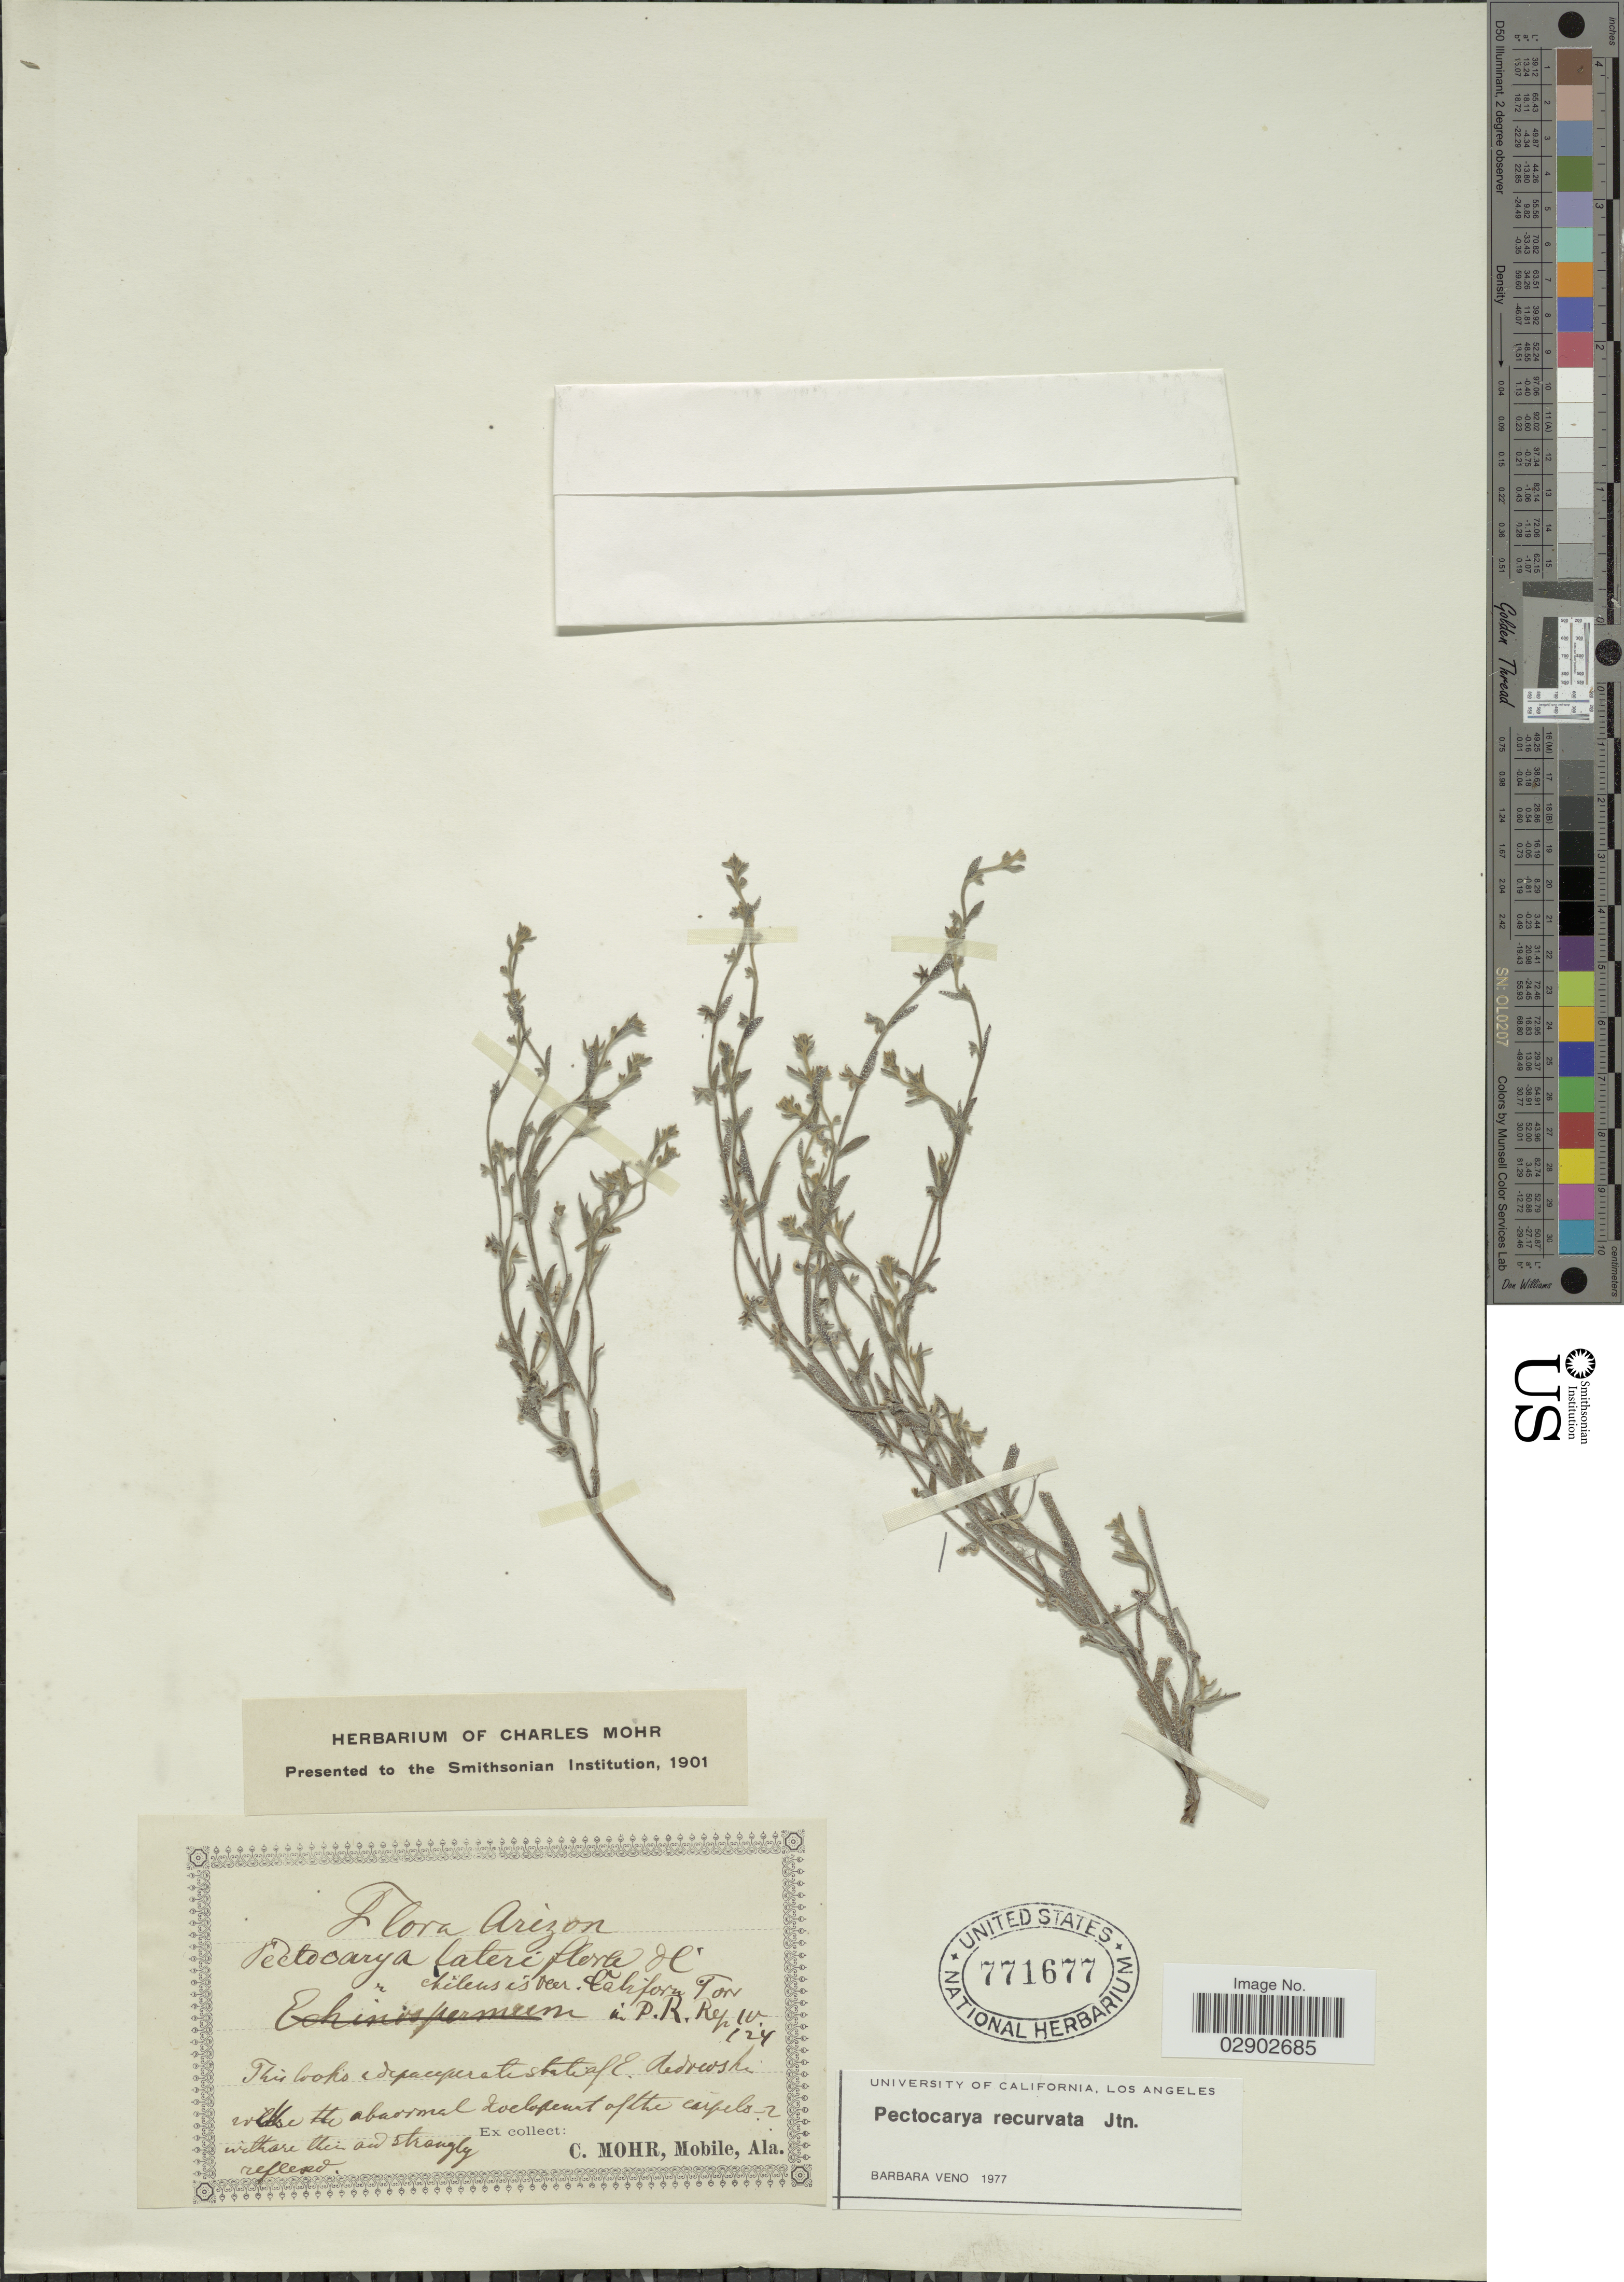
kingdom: Plantae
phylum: Tracheophyta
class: Magnoliopsida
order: Boraginales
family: Boraginaceae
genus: Pectocarya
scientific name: Pectocarya recurvata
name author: I.M. Johnst.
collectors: C. T. Mohr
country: United States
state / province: Arizona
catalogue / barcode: US 771677